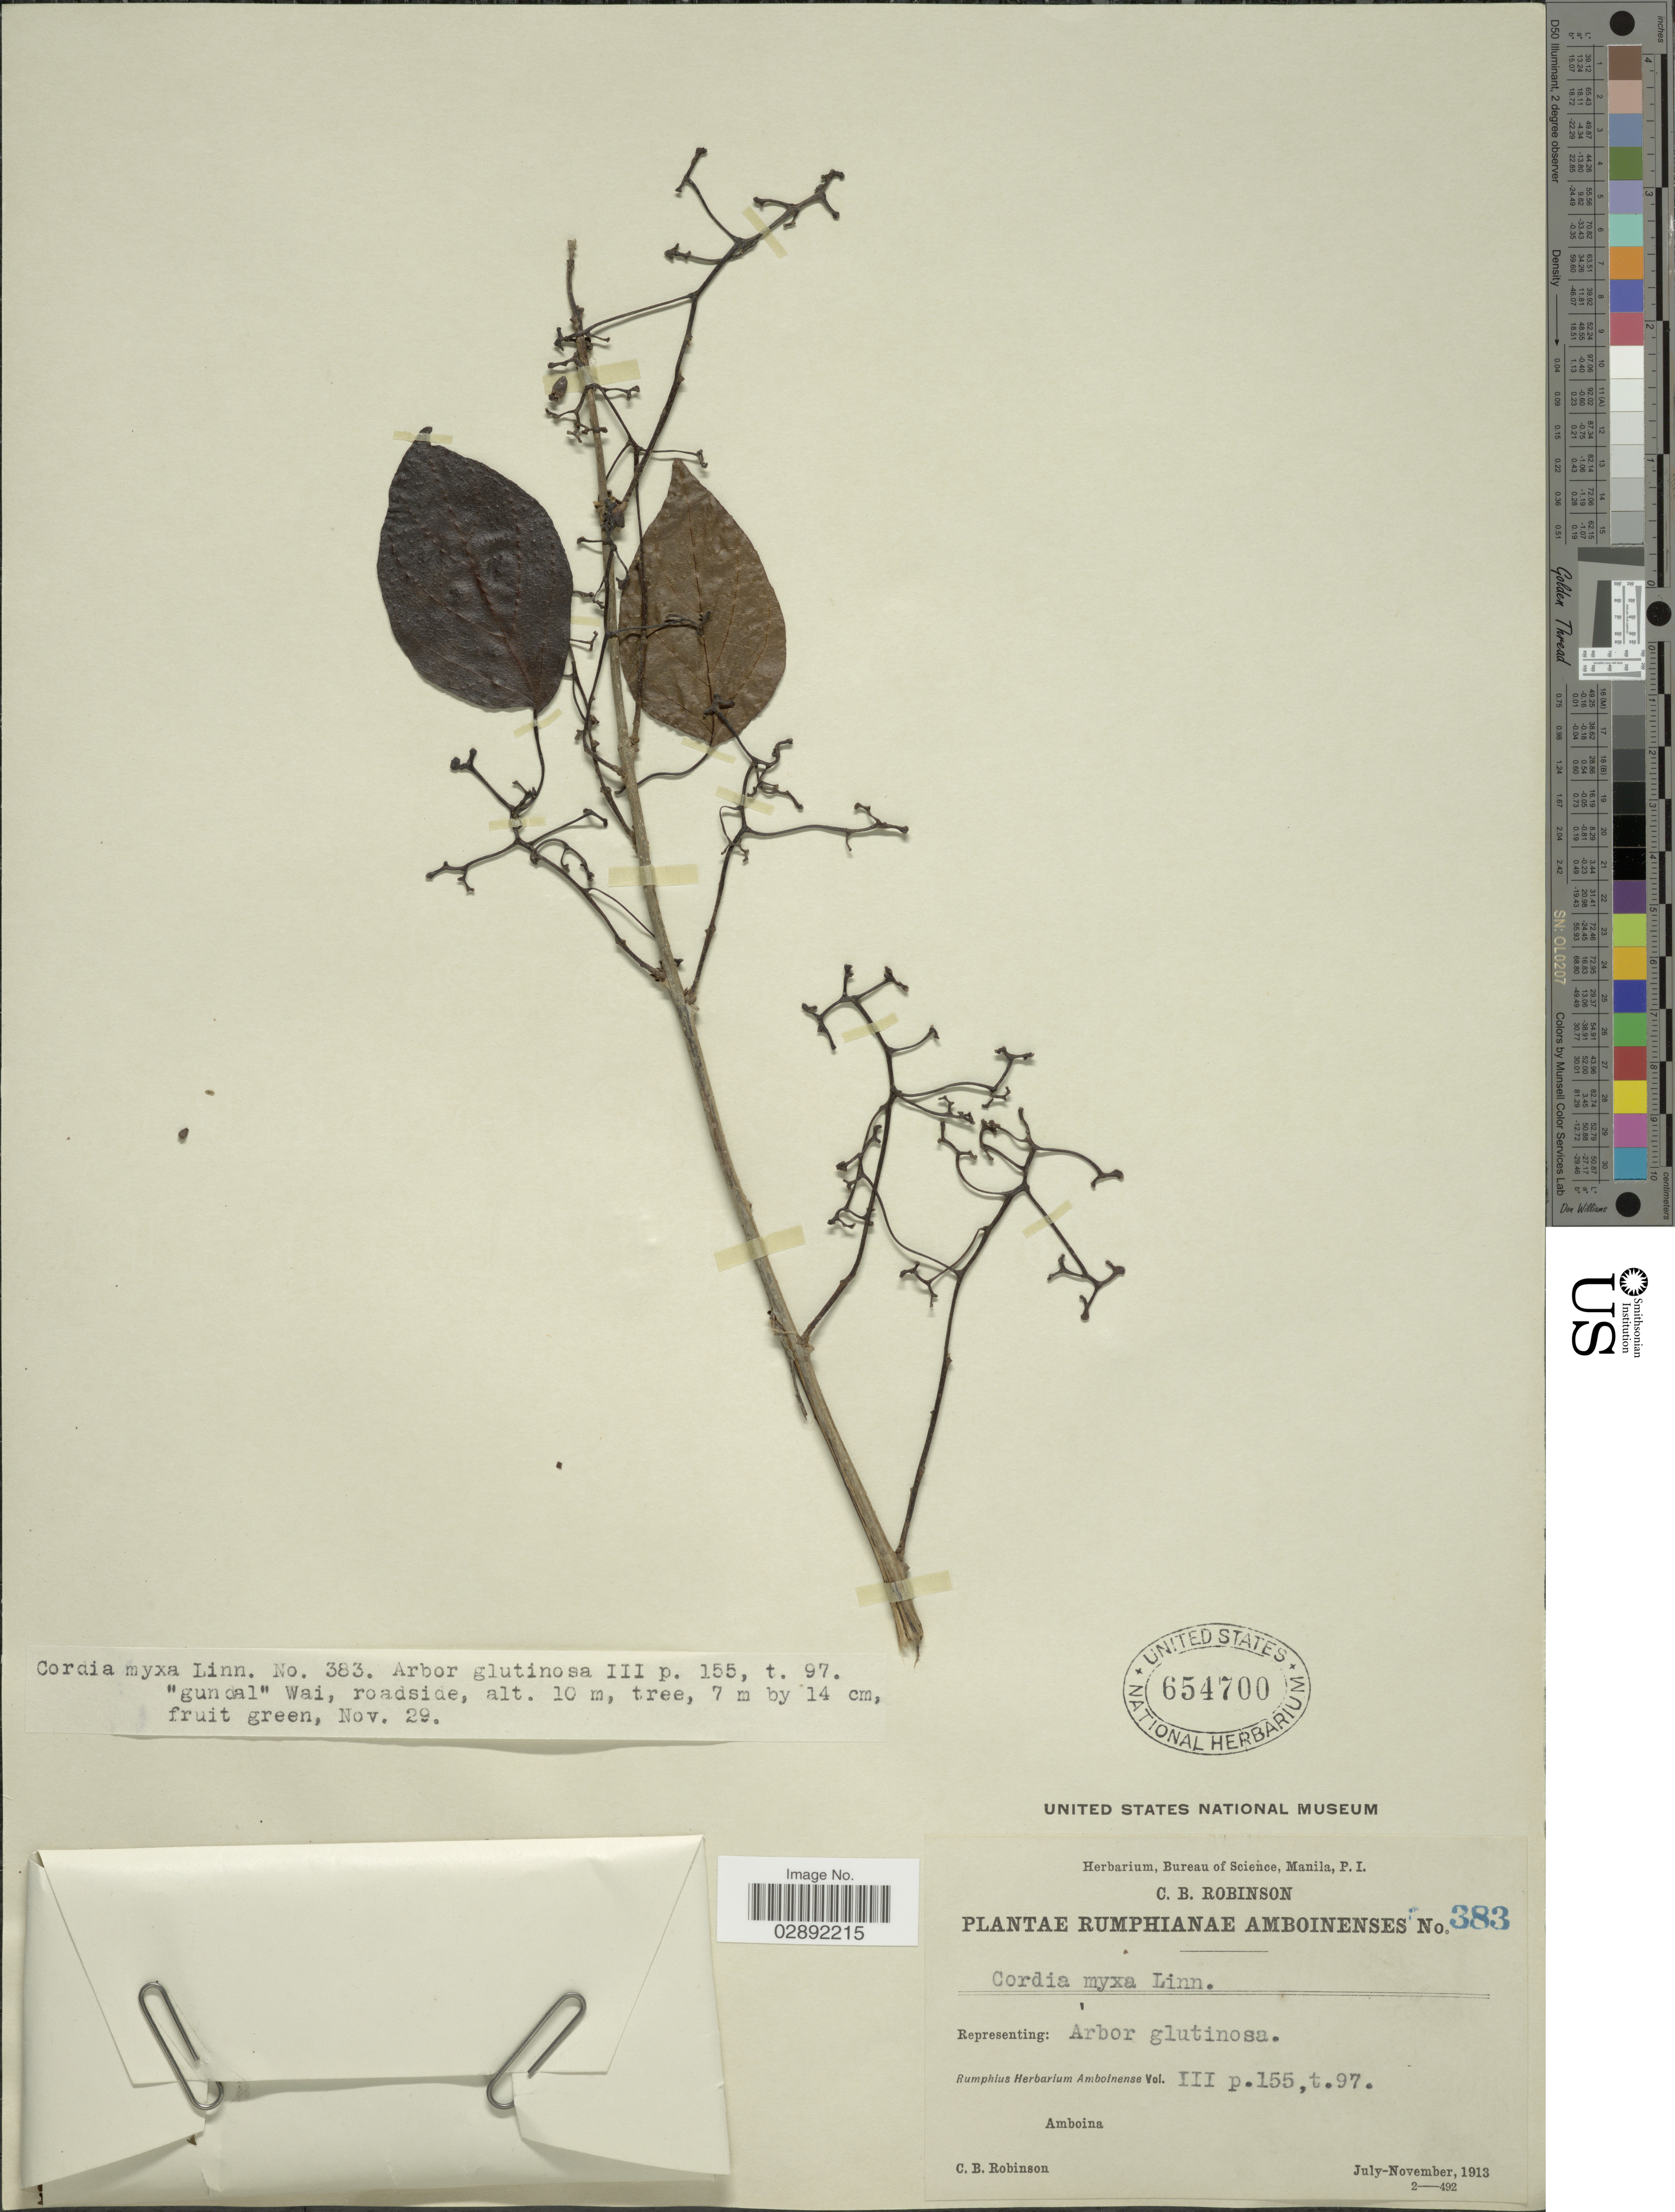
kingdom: Plantae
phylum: Tracheophyta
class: Magnoliopsida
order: Boraginales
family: Cordiaceae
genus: Cordia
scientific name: Cordia myxa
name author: L.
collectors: C. Robinson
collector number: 383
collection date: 1913-07/1913-11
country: Indonesia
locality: Amboina.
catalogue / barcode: US 654700